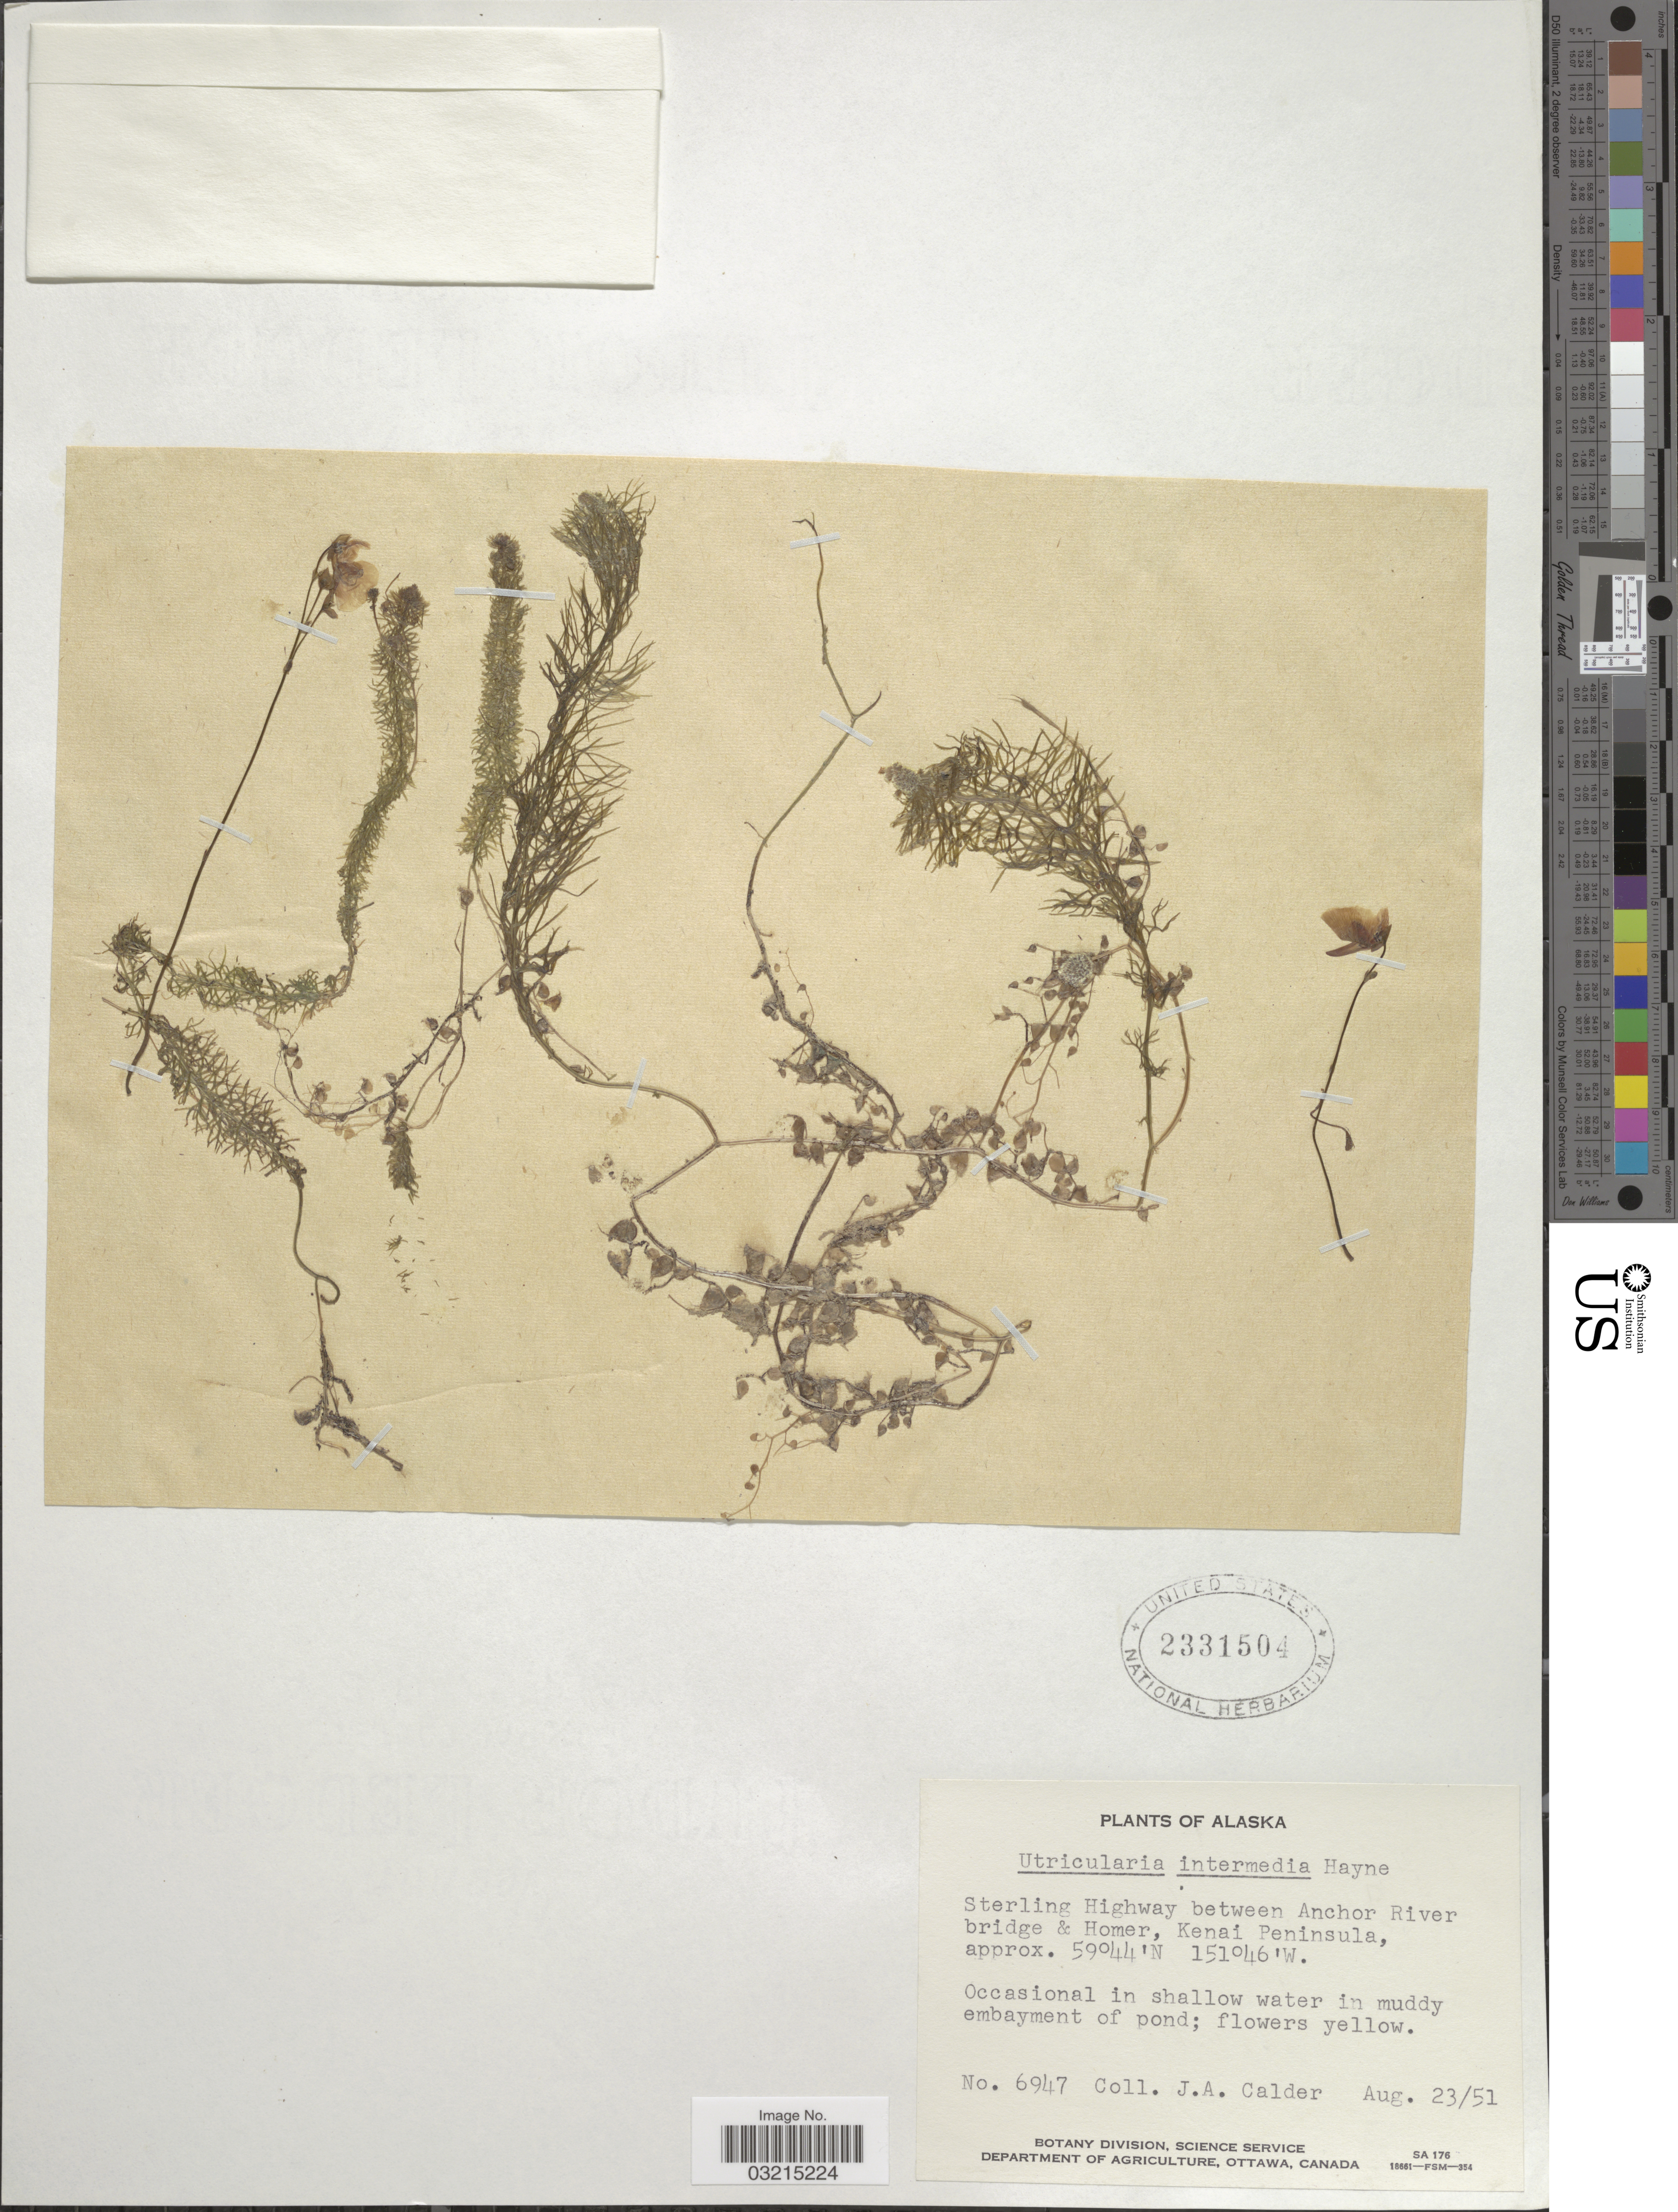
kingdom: Plantae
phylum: Tracheophyta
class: Magnoliopsida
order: Lamiales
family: Lentibulariaceae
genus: Utricularia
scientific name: Utricularia intermedia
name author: Hayne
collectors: J. A. Calder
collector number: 6947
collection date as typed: Transcribed d/m/y: 23/8/51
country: United States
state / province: Alaska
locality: Sterling Highway between Anchor River bridge & Homer, Kenai Peninsula.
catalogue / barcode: US 2331504